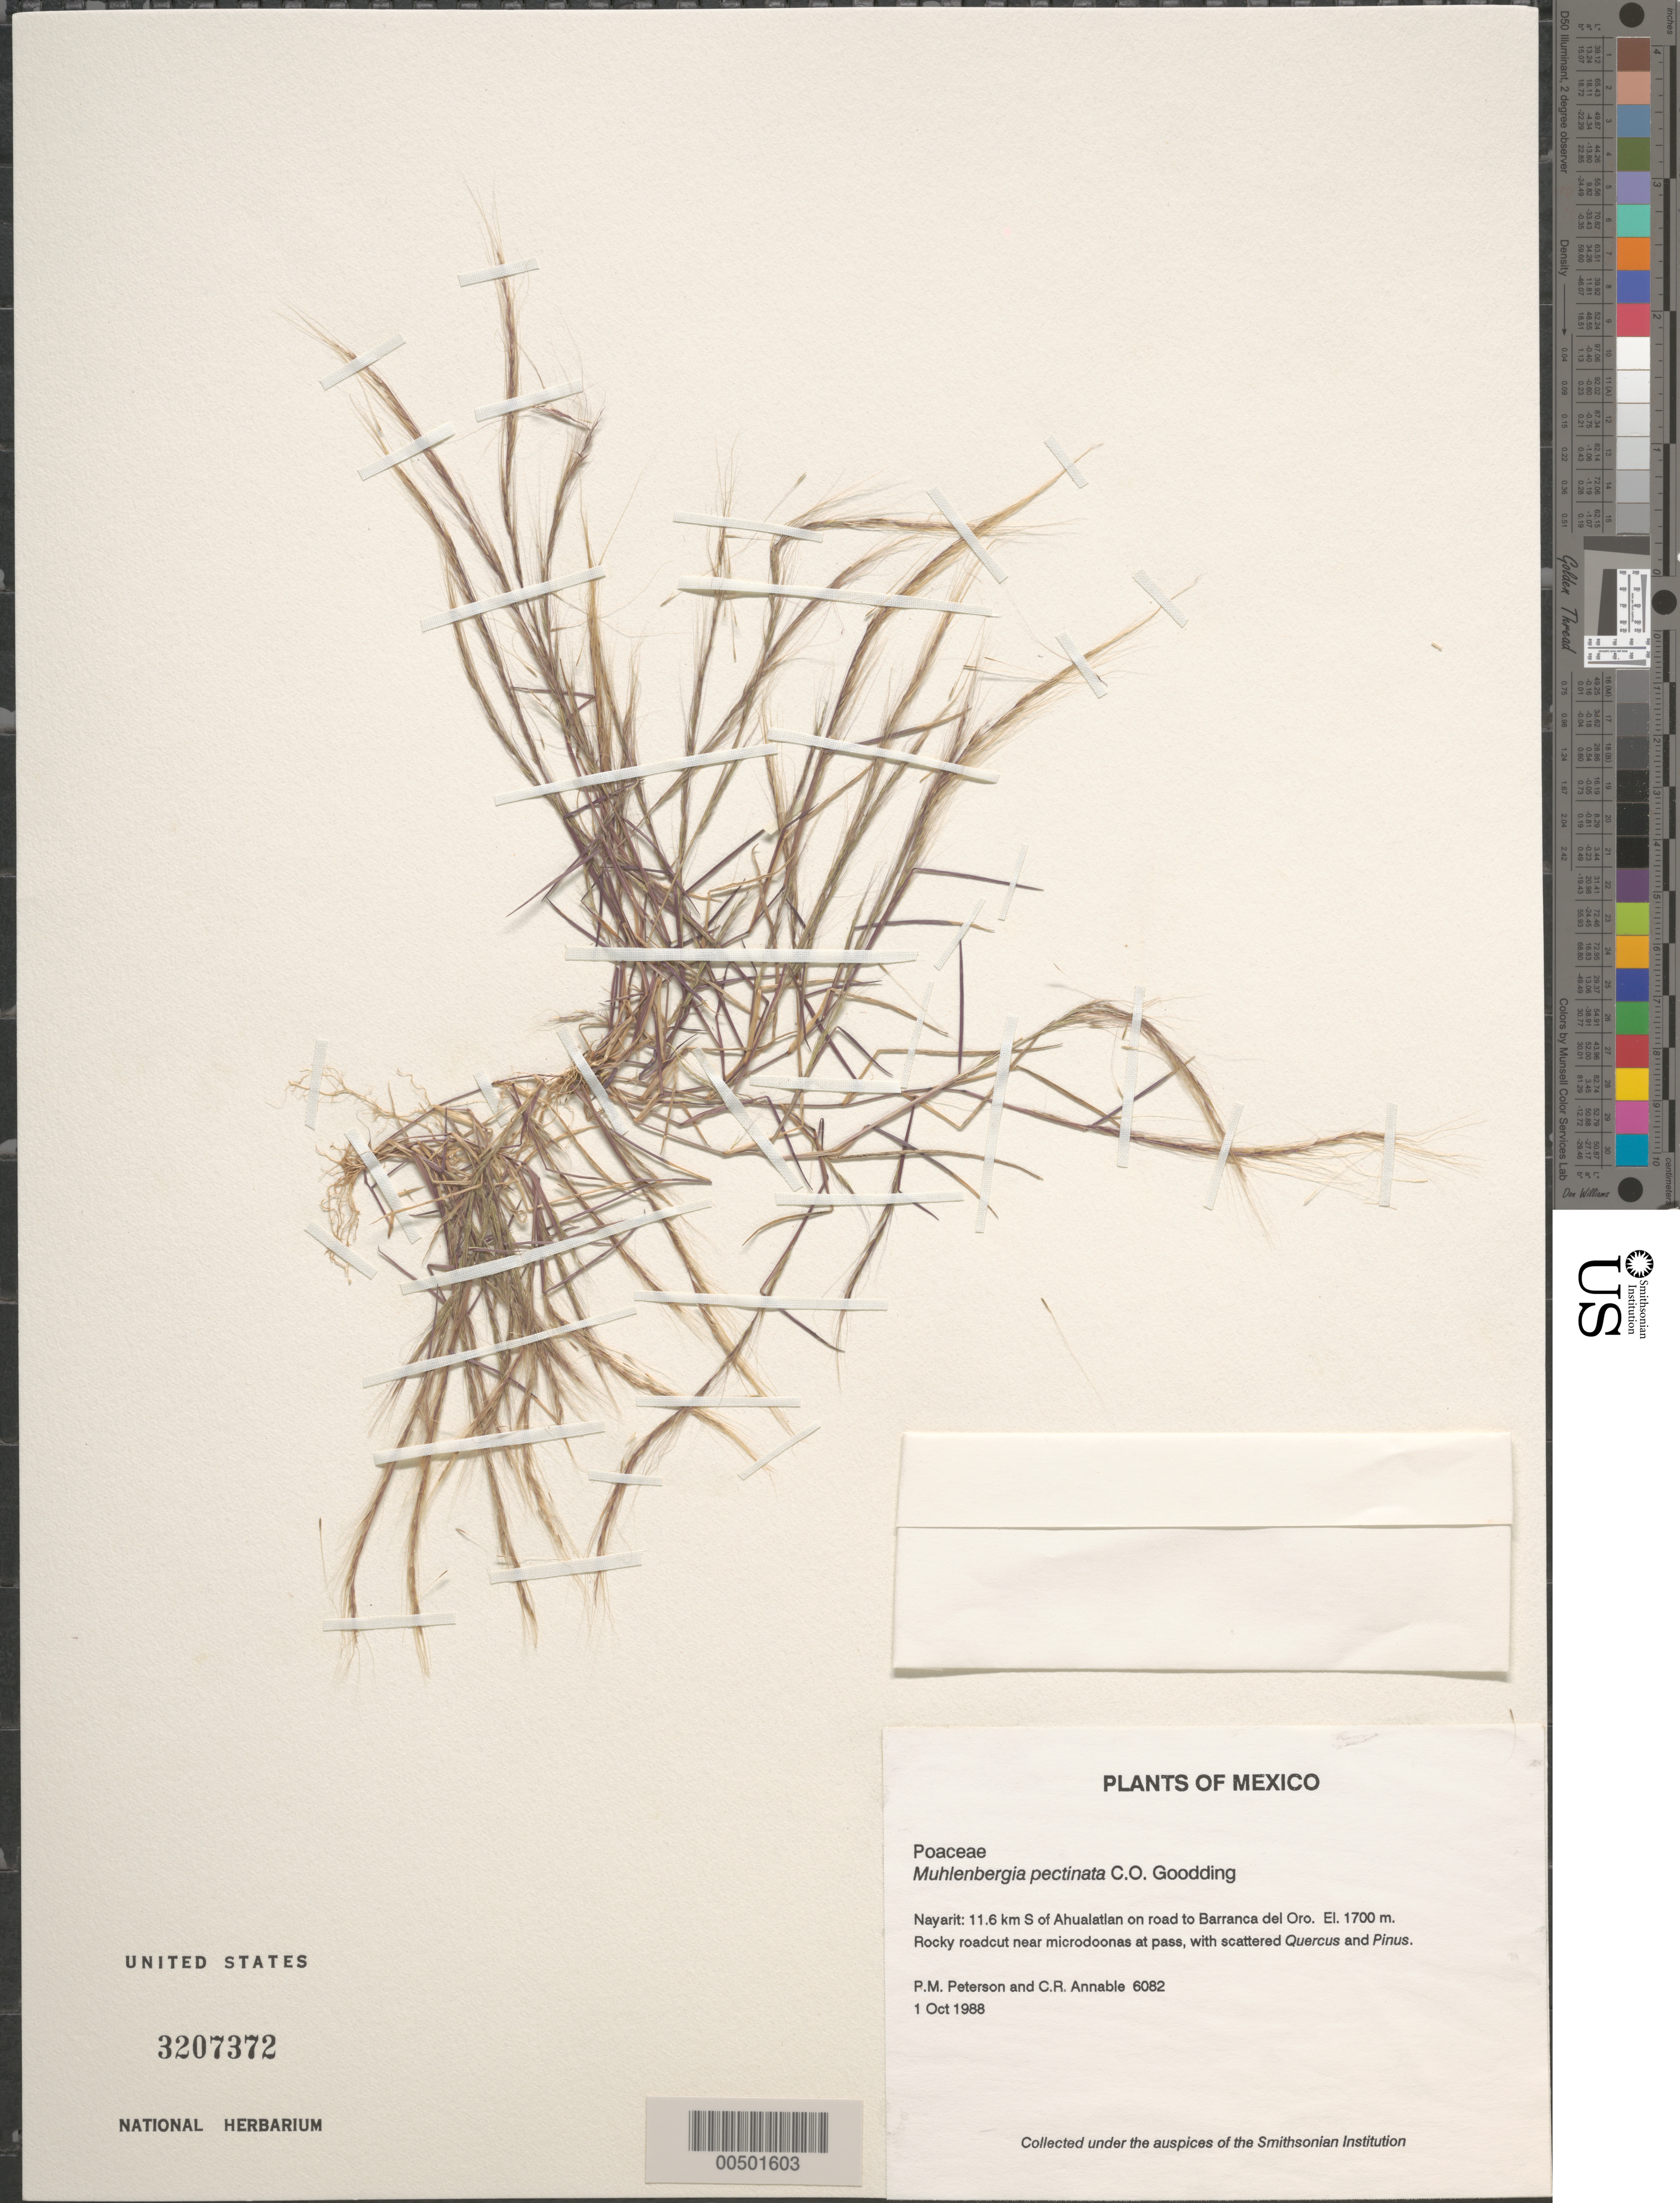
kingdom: Plantae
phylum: Tracheophyta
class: Liliopsida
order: Poales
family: Poaceae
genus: Muhlenbergia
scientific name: Muhlenbergia pectinata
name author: C.O. Goodd.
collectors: P. M. Peterson & C. R. Annable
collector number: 06082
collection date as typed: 01 Oct 1988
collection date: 1988-10-01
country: Mexico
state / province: Nayarit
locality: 11.6 km S of Ahualatlan on road to Barranca del Oro.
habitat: Rocky roadcut near microdoonas at pass, with scattered Quercus and Pinus.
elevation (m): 1700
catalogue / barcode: US 3207372